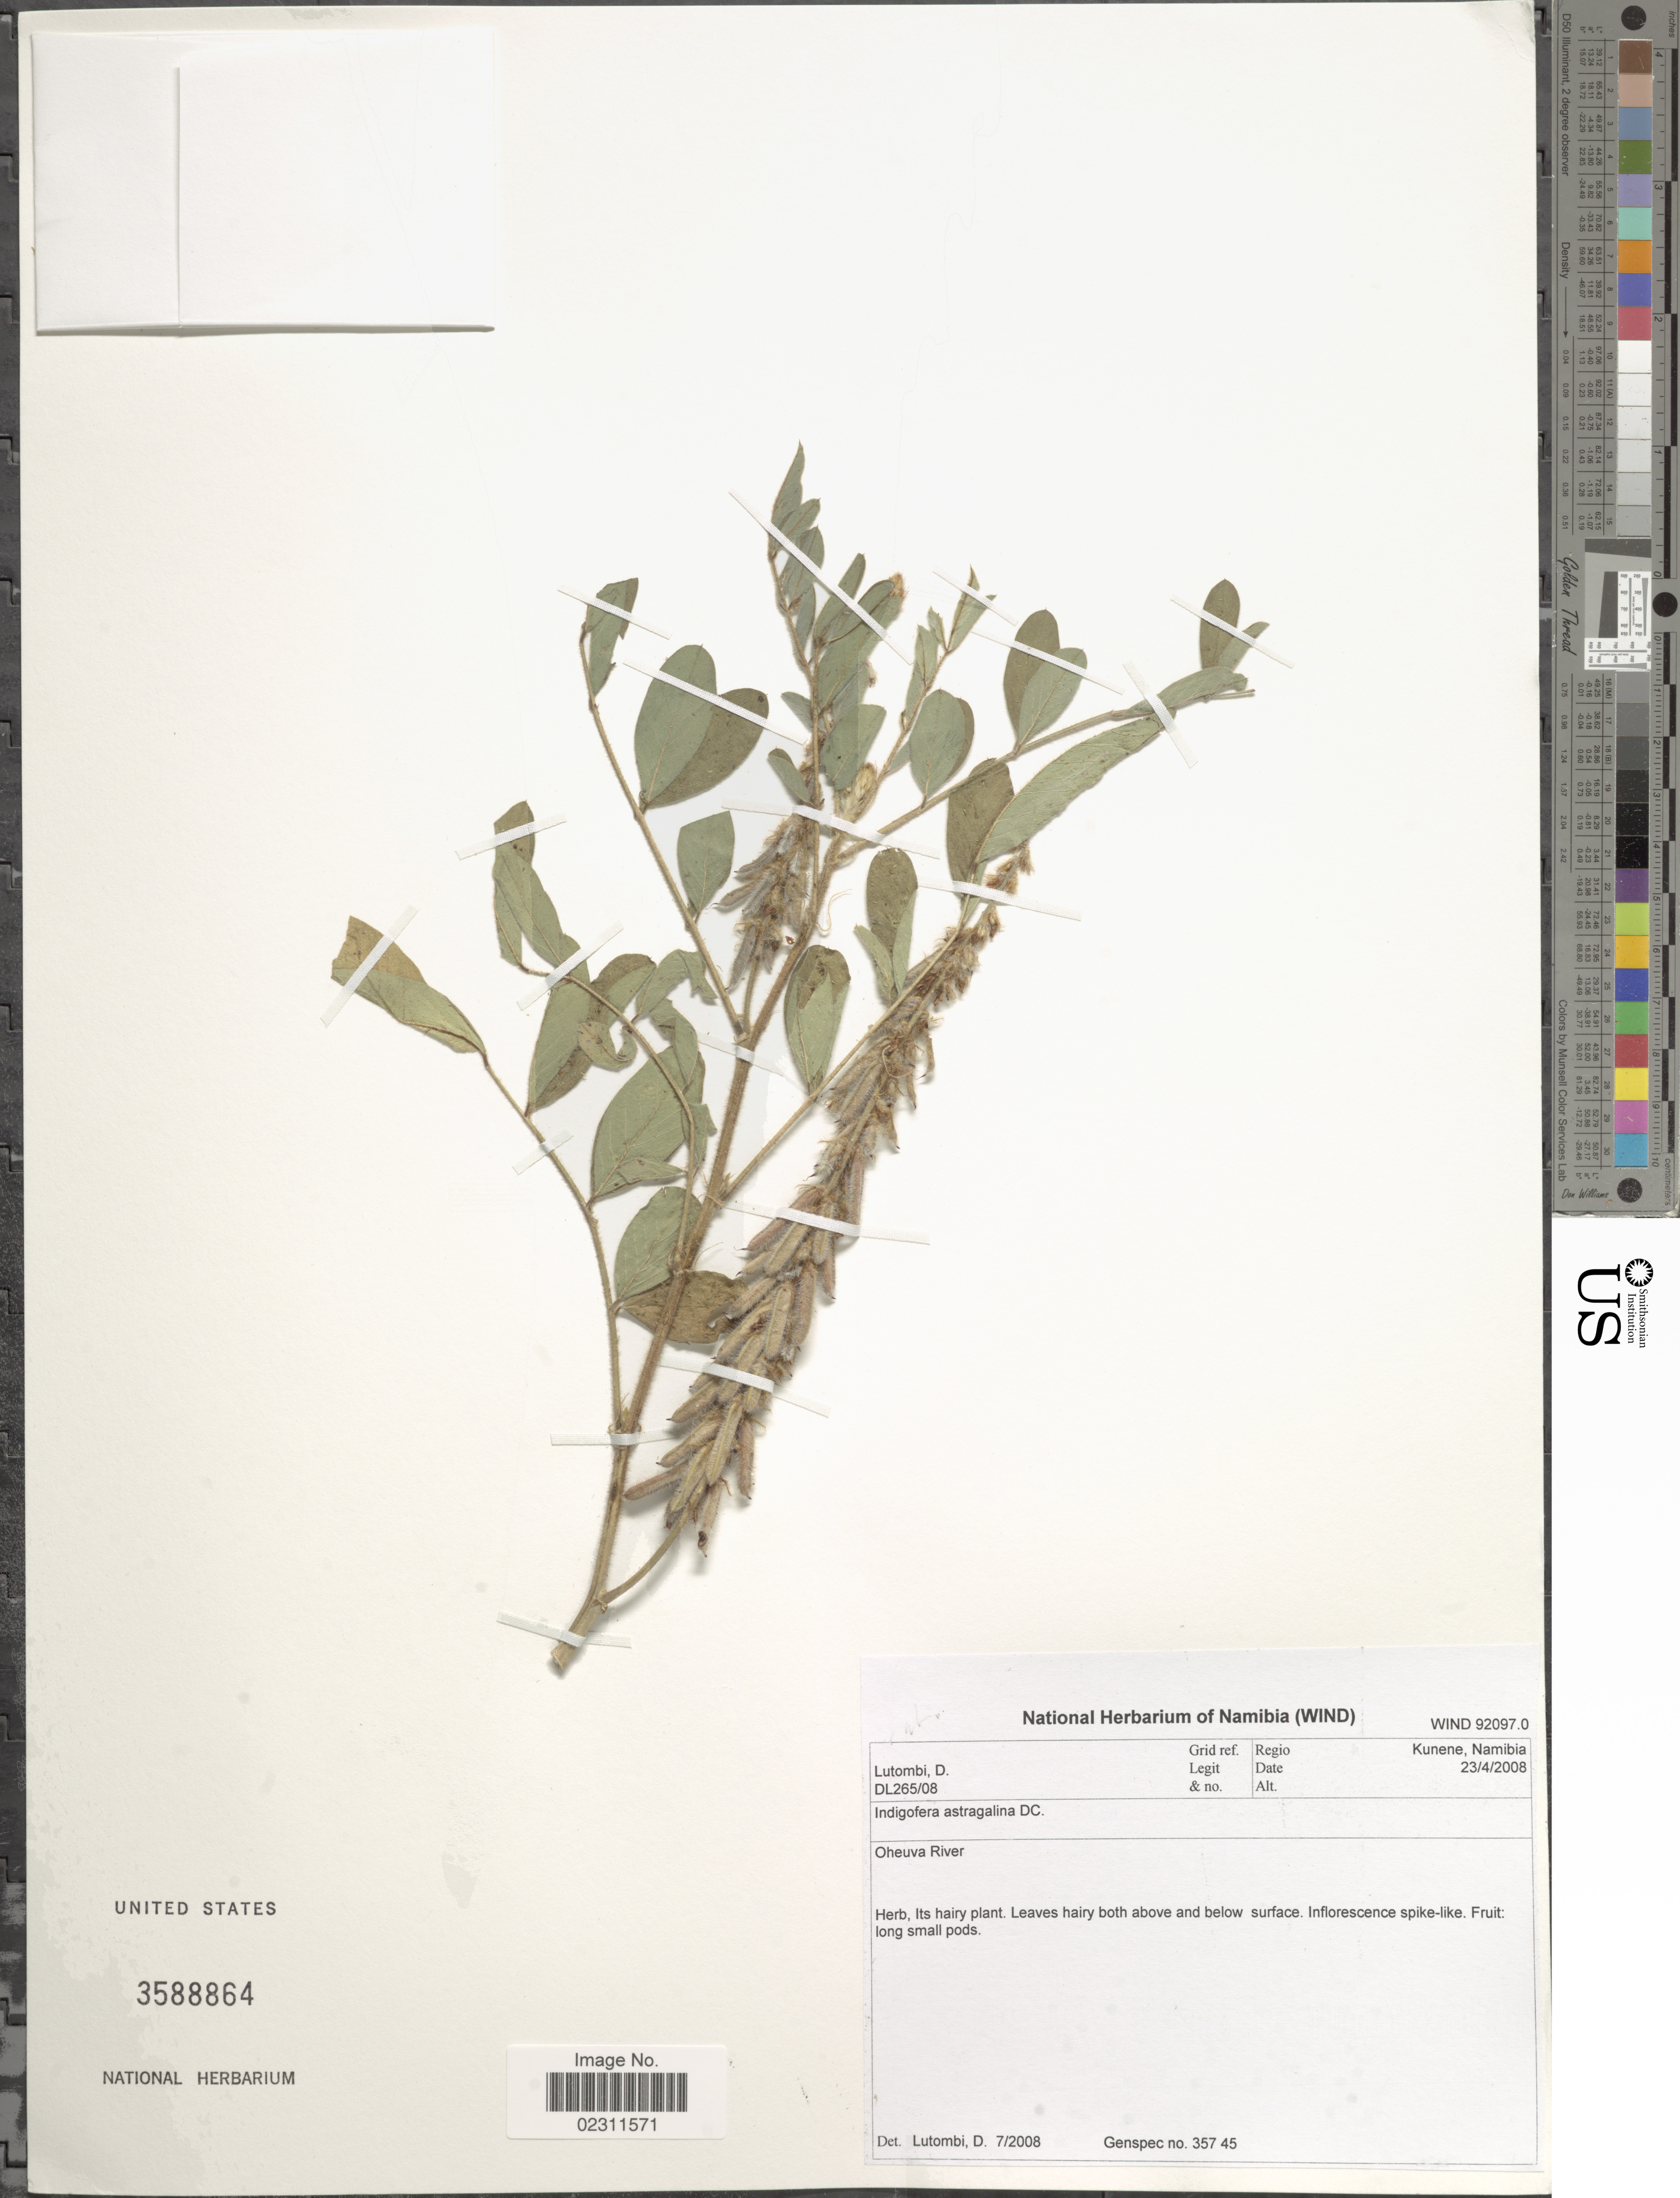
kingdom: Plantae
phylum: Tracheophyta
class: Magnoliopsida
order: Fabales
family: Fabaceae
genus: Indigofera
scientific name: Indigofera astrogalina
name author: DC.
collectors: D. Lutombi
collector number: DL265/08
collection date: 2008-04-23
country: Namibia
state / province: Kunene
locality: Oheuva River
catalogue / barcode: US 3588864